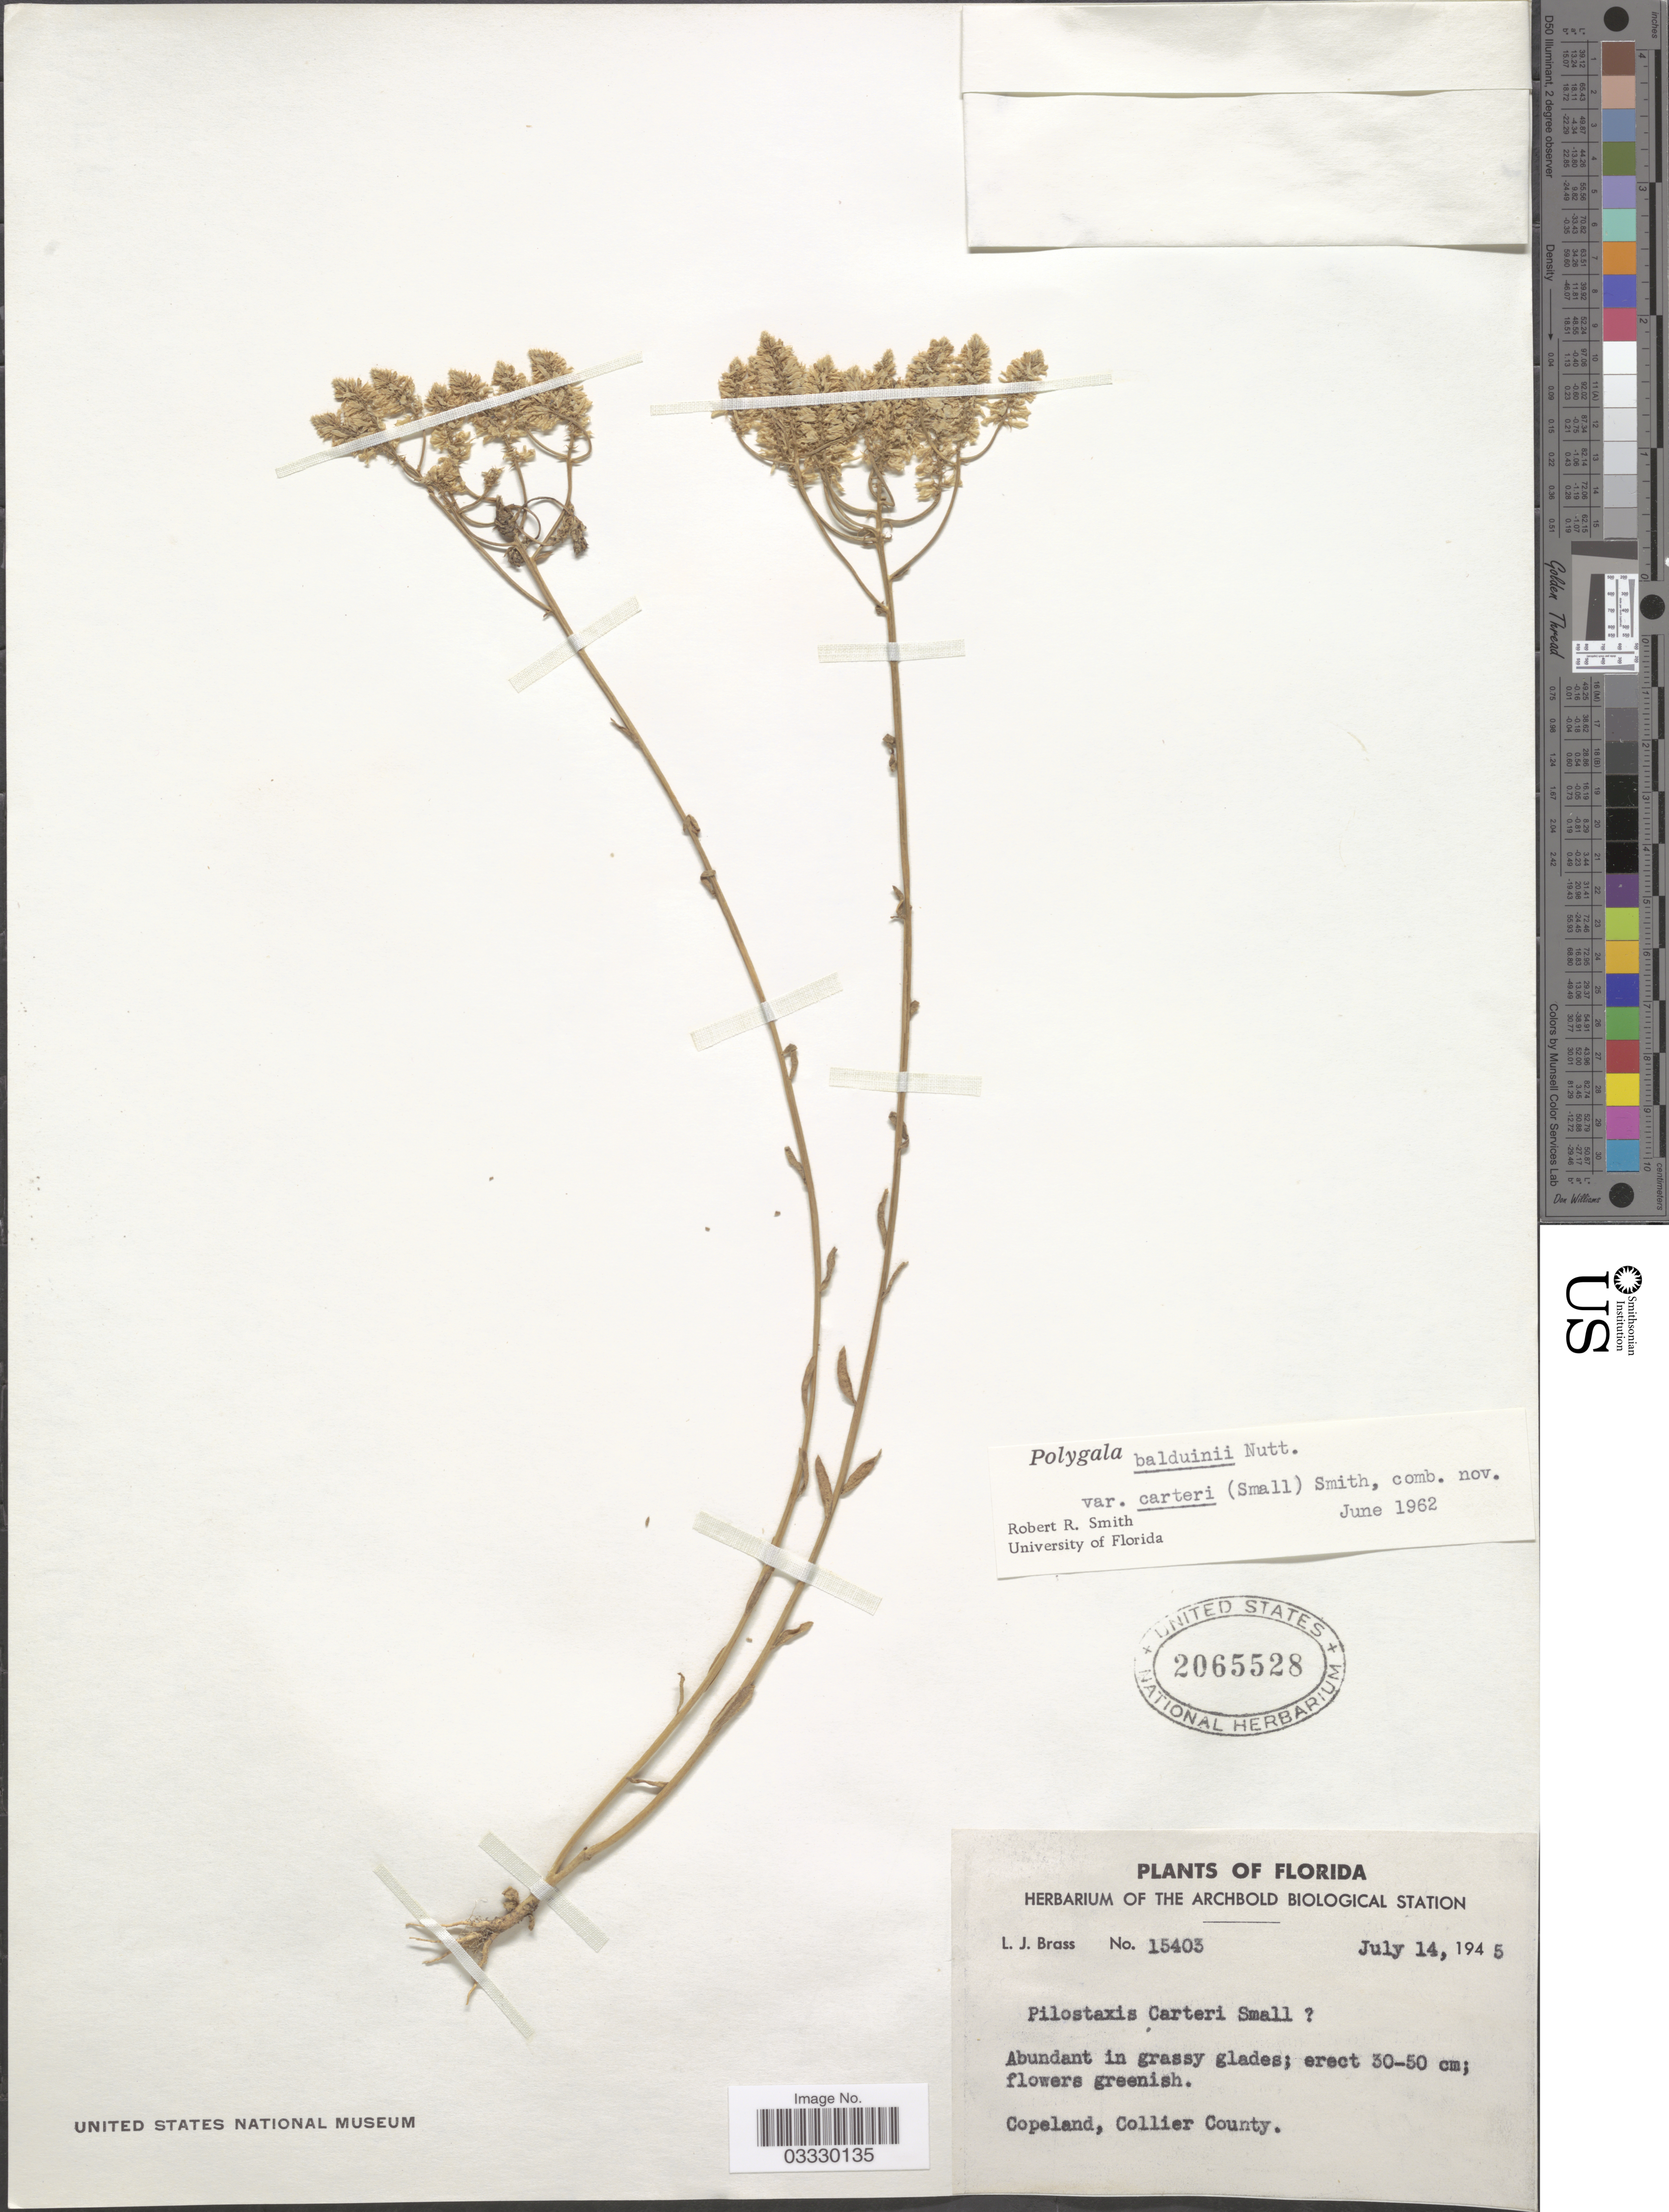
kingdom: Plantae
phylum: Tracheophyta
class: Magnoliopsida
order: Fabales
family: Polygalaceae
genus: Polygala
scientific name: Polygala balduinii var. carteri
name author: (Small) R.R. Sm. & D.B. Ward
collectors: L. J. Brass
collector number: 15403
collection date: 1945-07-14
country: United States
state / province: Florida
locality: Copeland, Collier County.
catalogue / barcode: US 2065528